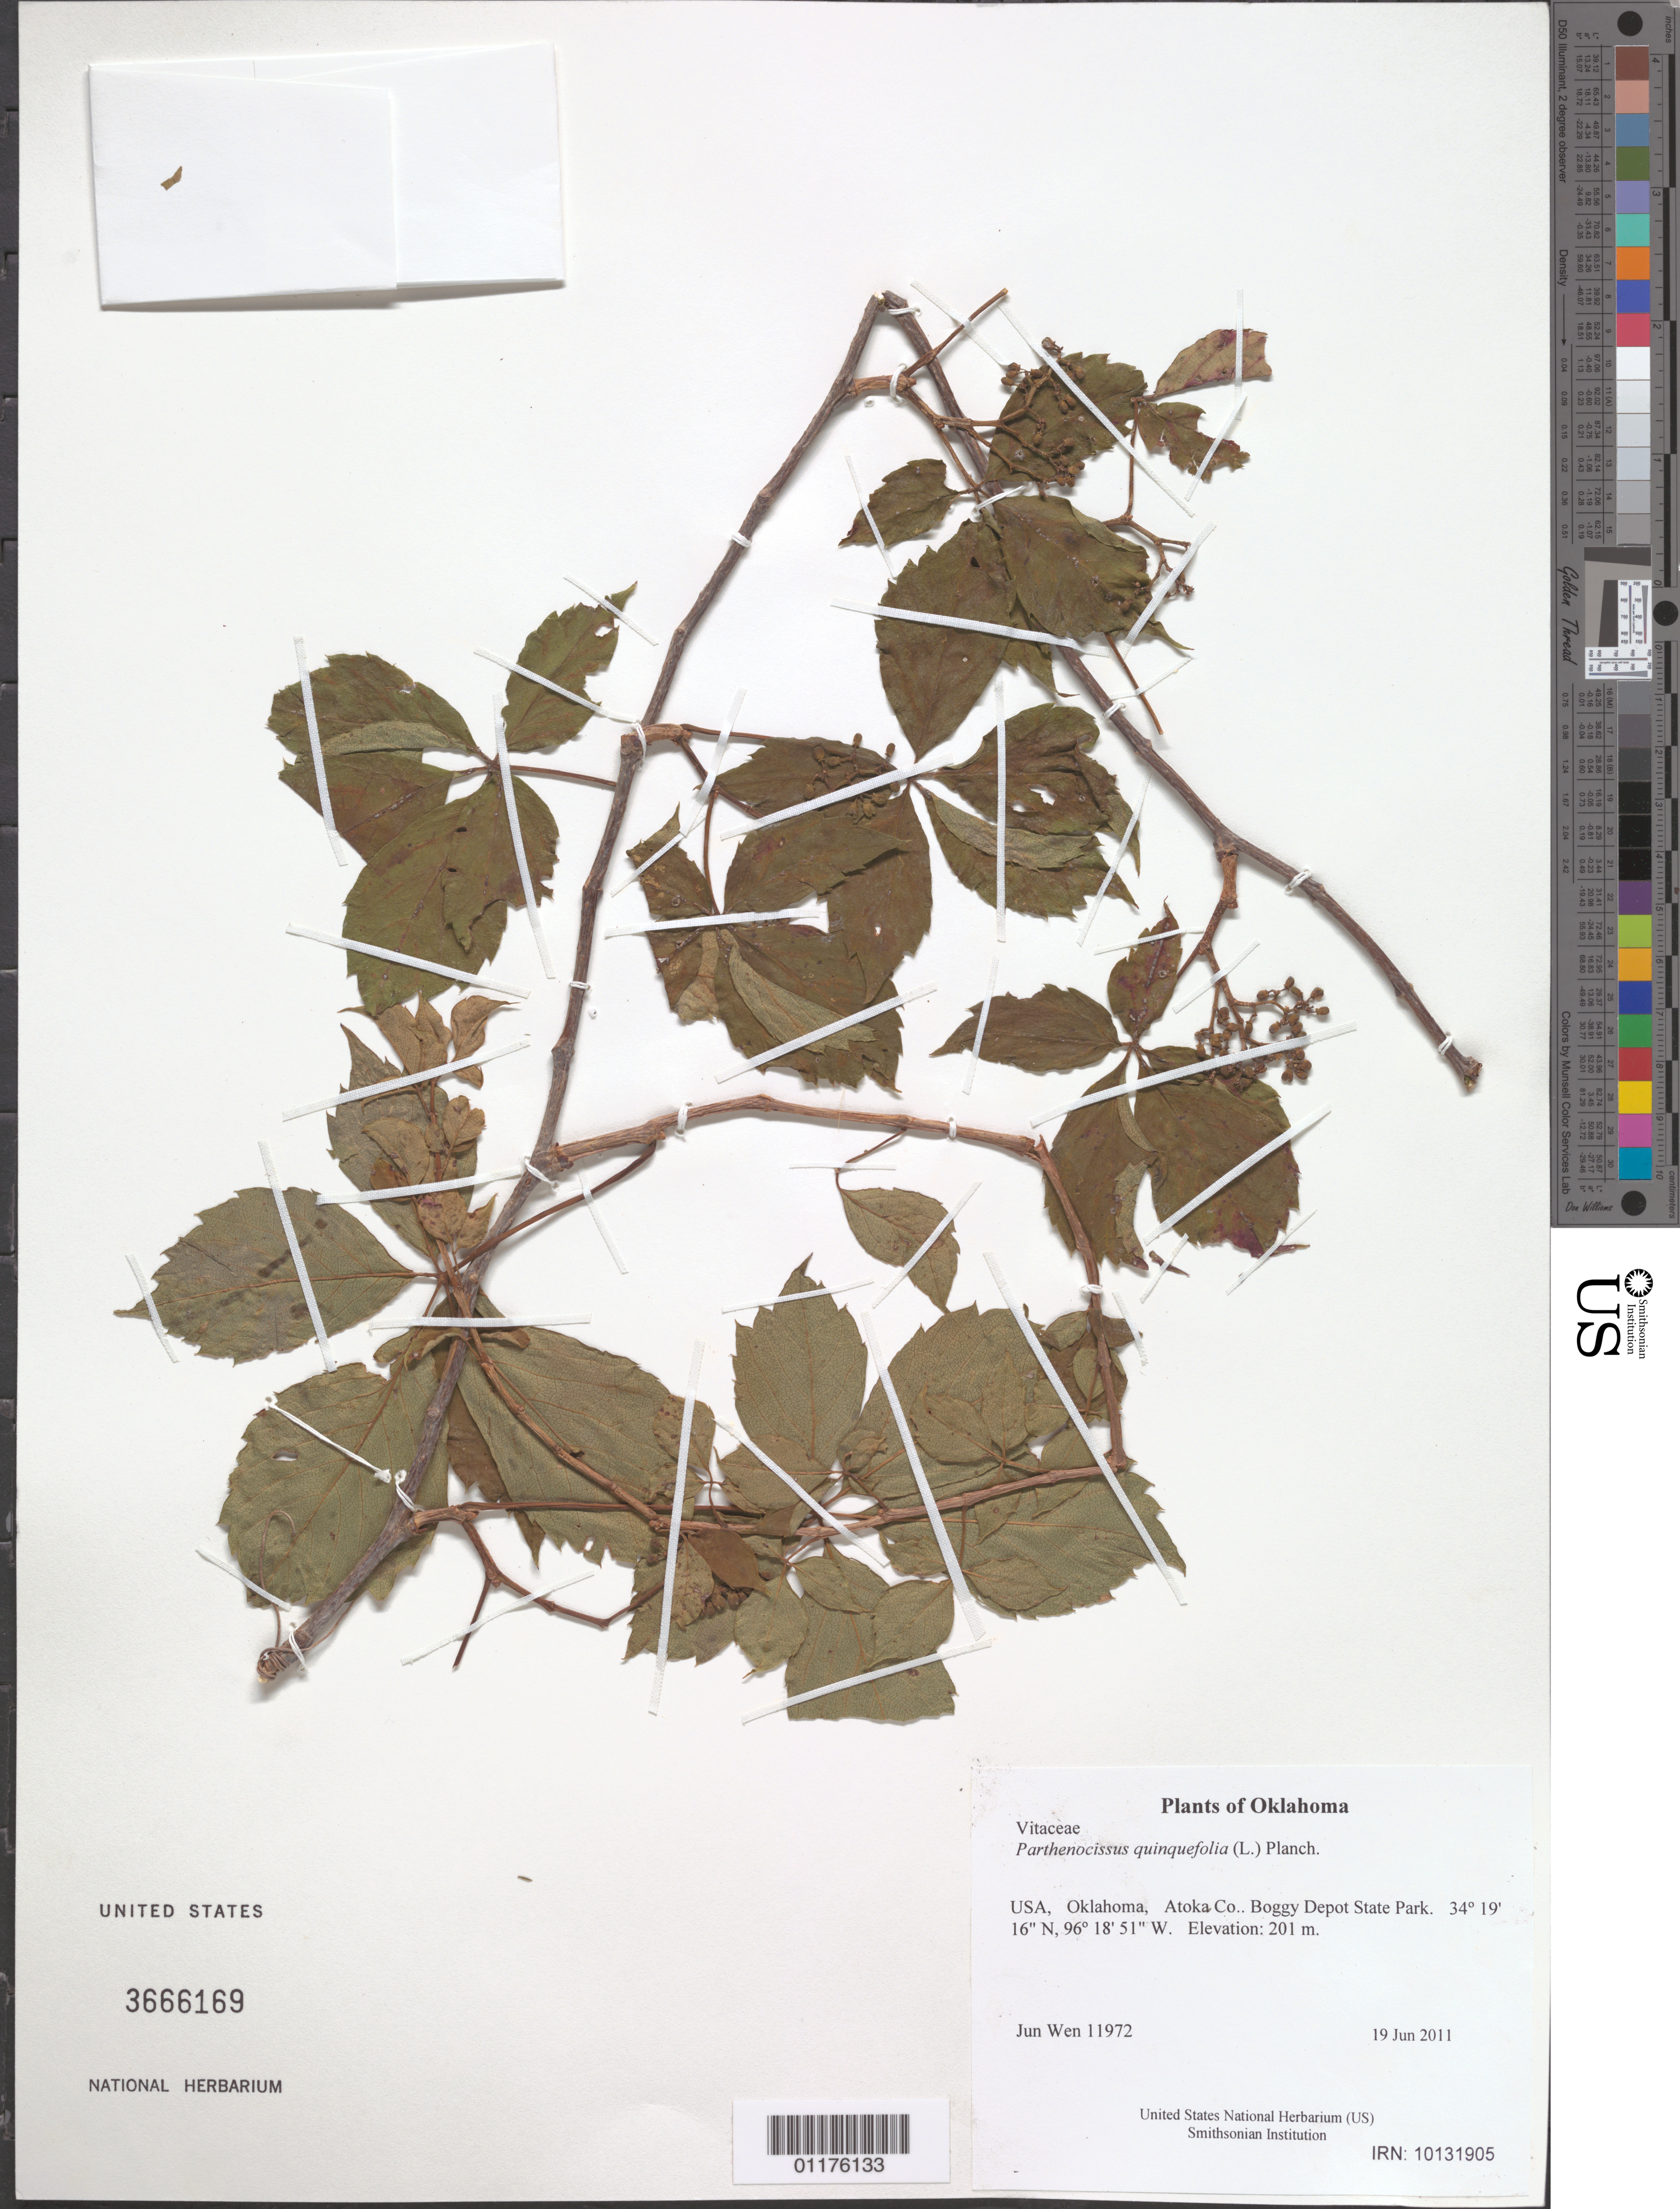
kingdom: Plantae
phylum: Tracheophyta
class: Magnoliopsida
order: Vitales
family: Vitaceae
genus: Parthenocissus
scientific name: Parthenocissus quinquefolia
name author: (L.) Planch.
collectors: J. Wen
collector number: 11972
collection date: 2011-06-19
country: United States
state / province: Oklahoma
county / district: Atoka Co.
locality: Boggy Depot State Park.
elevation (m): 201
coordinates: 34 19.273 N, 96 18.850 W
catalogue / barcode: US 3666169